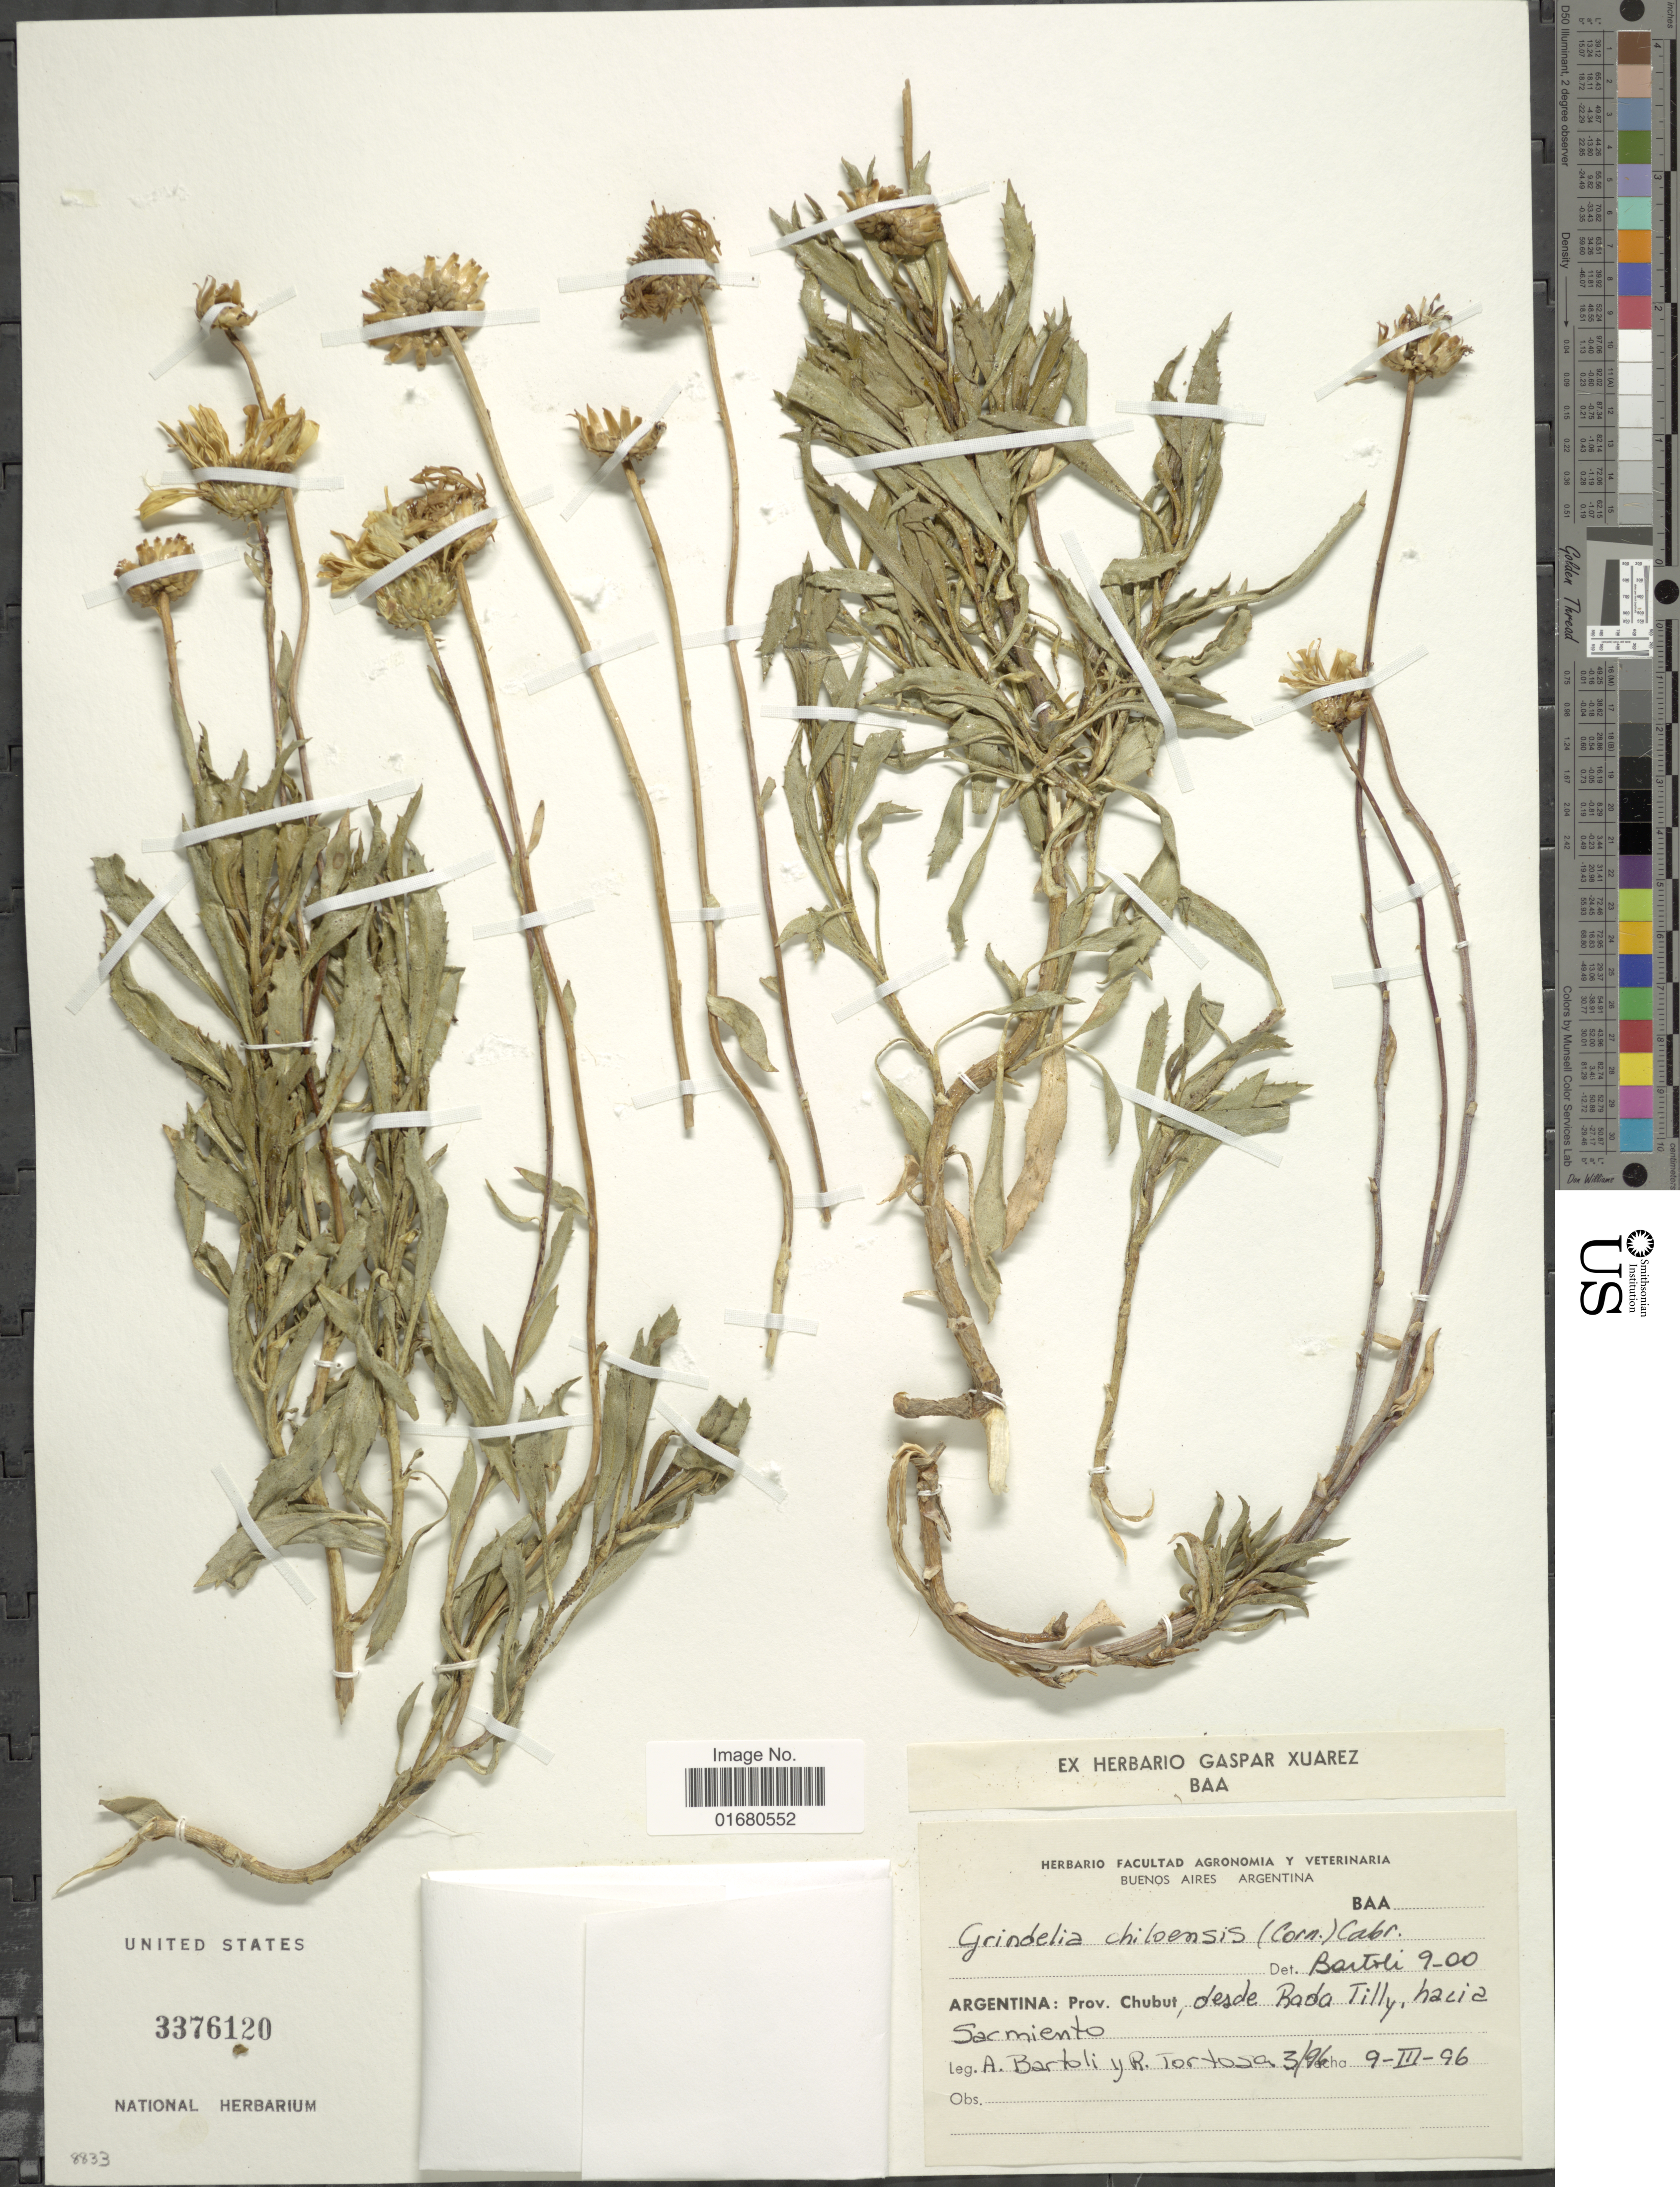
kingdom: Plantae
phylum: Tracheophyta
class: Magnoliopsida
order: Asterales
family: Asteraceae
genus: Grindelia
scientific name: Grindelia chiloensis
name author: (Cornel.) Cabrera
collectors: A. Bartoli & R. D. Tortosa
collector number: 3/9*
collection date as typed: Transcribed d/m/y: 9/3/96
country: Argentina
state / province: Chubut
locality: Desde Rada Tilly, Hacie, Sacmiento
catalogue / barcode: US 3376120